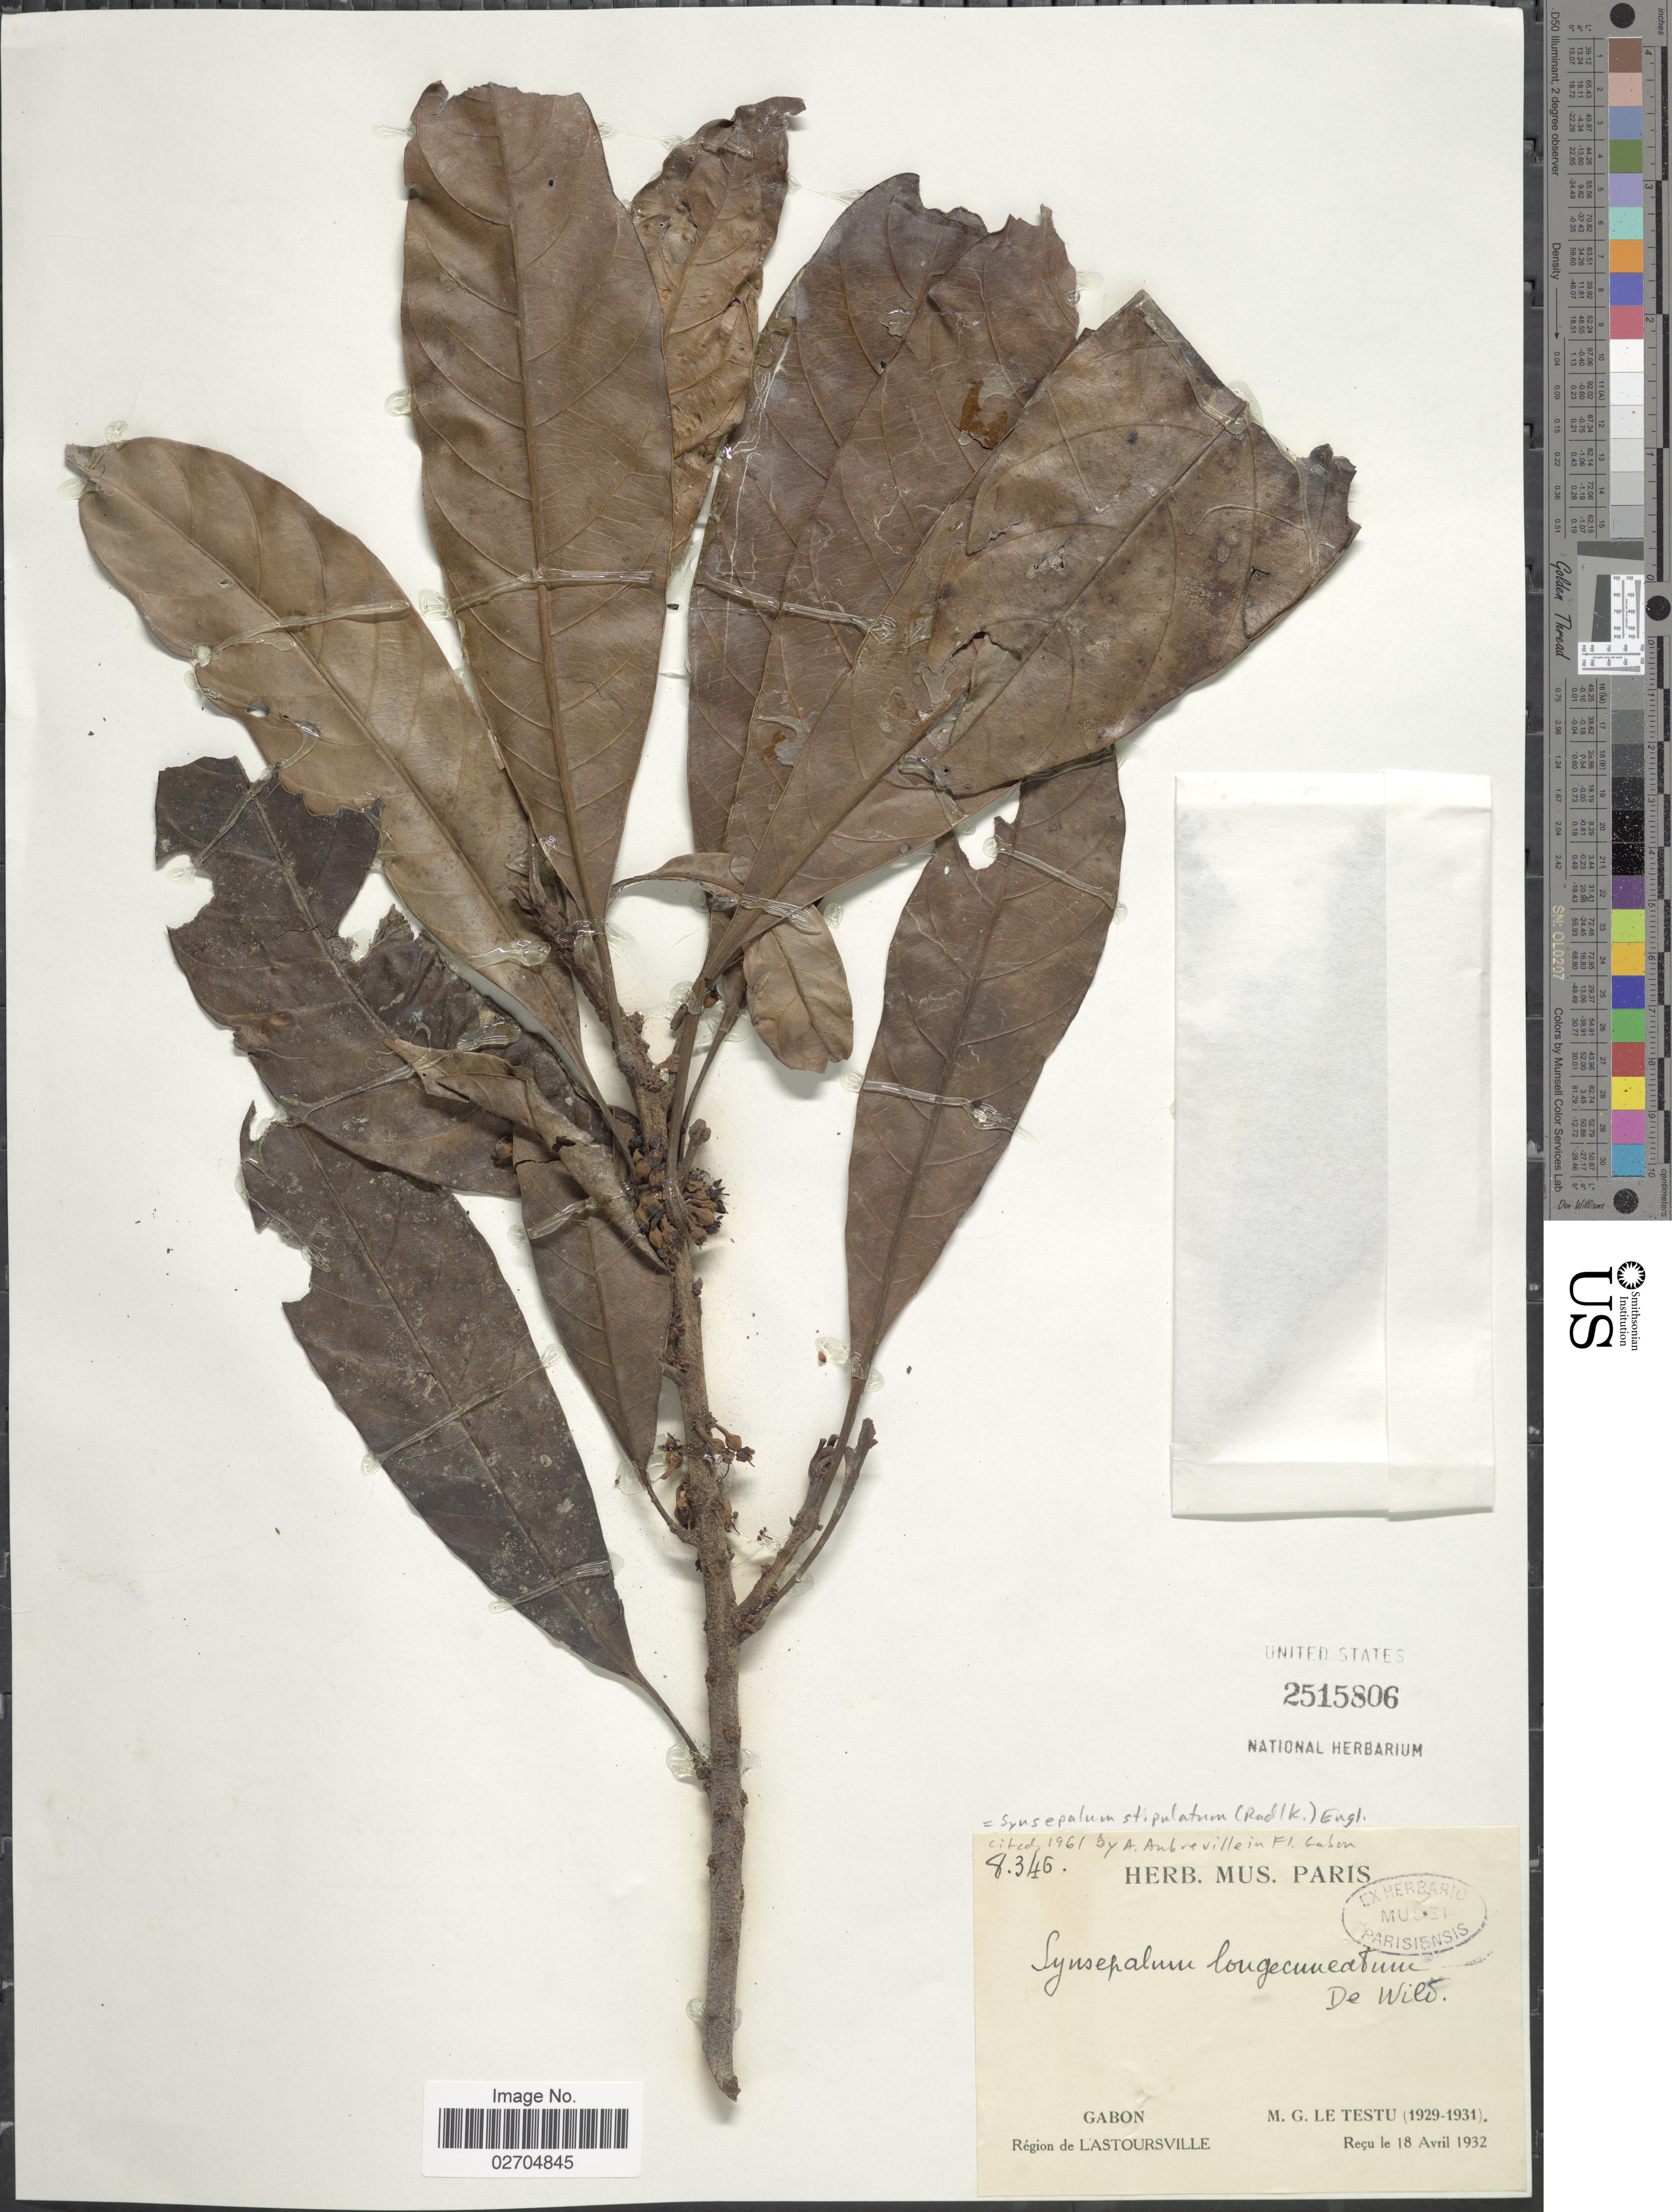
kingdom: Plantae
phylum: Tracheophyta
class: Magnoliopsida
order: Ericales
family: Sapotaceae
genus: Synsepalum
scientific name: Synsepalum stipulatum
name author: (Radlk.) Engl.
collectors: G. Le Testu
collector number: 8346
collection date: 1929/1931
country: Gabon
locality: Région de Lastoursville.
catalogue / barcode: US 2515806